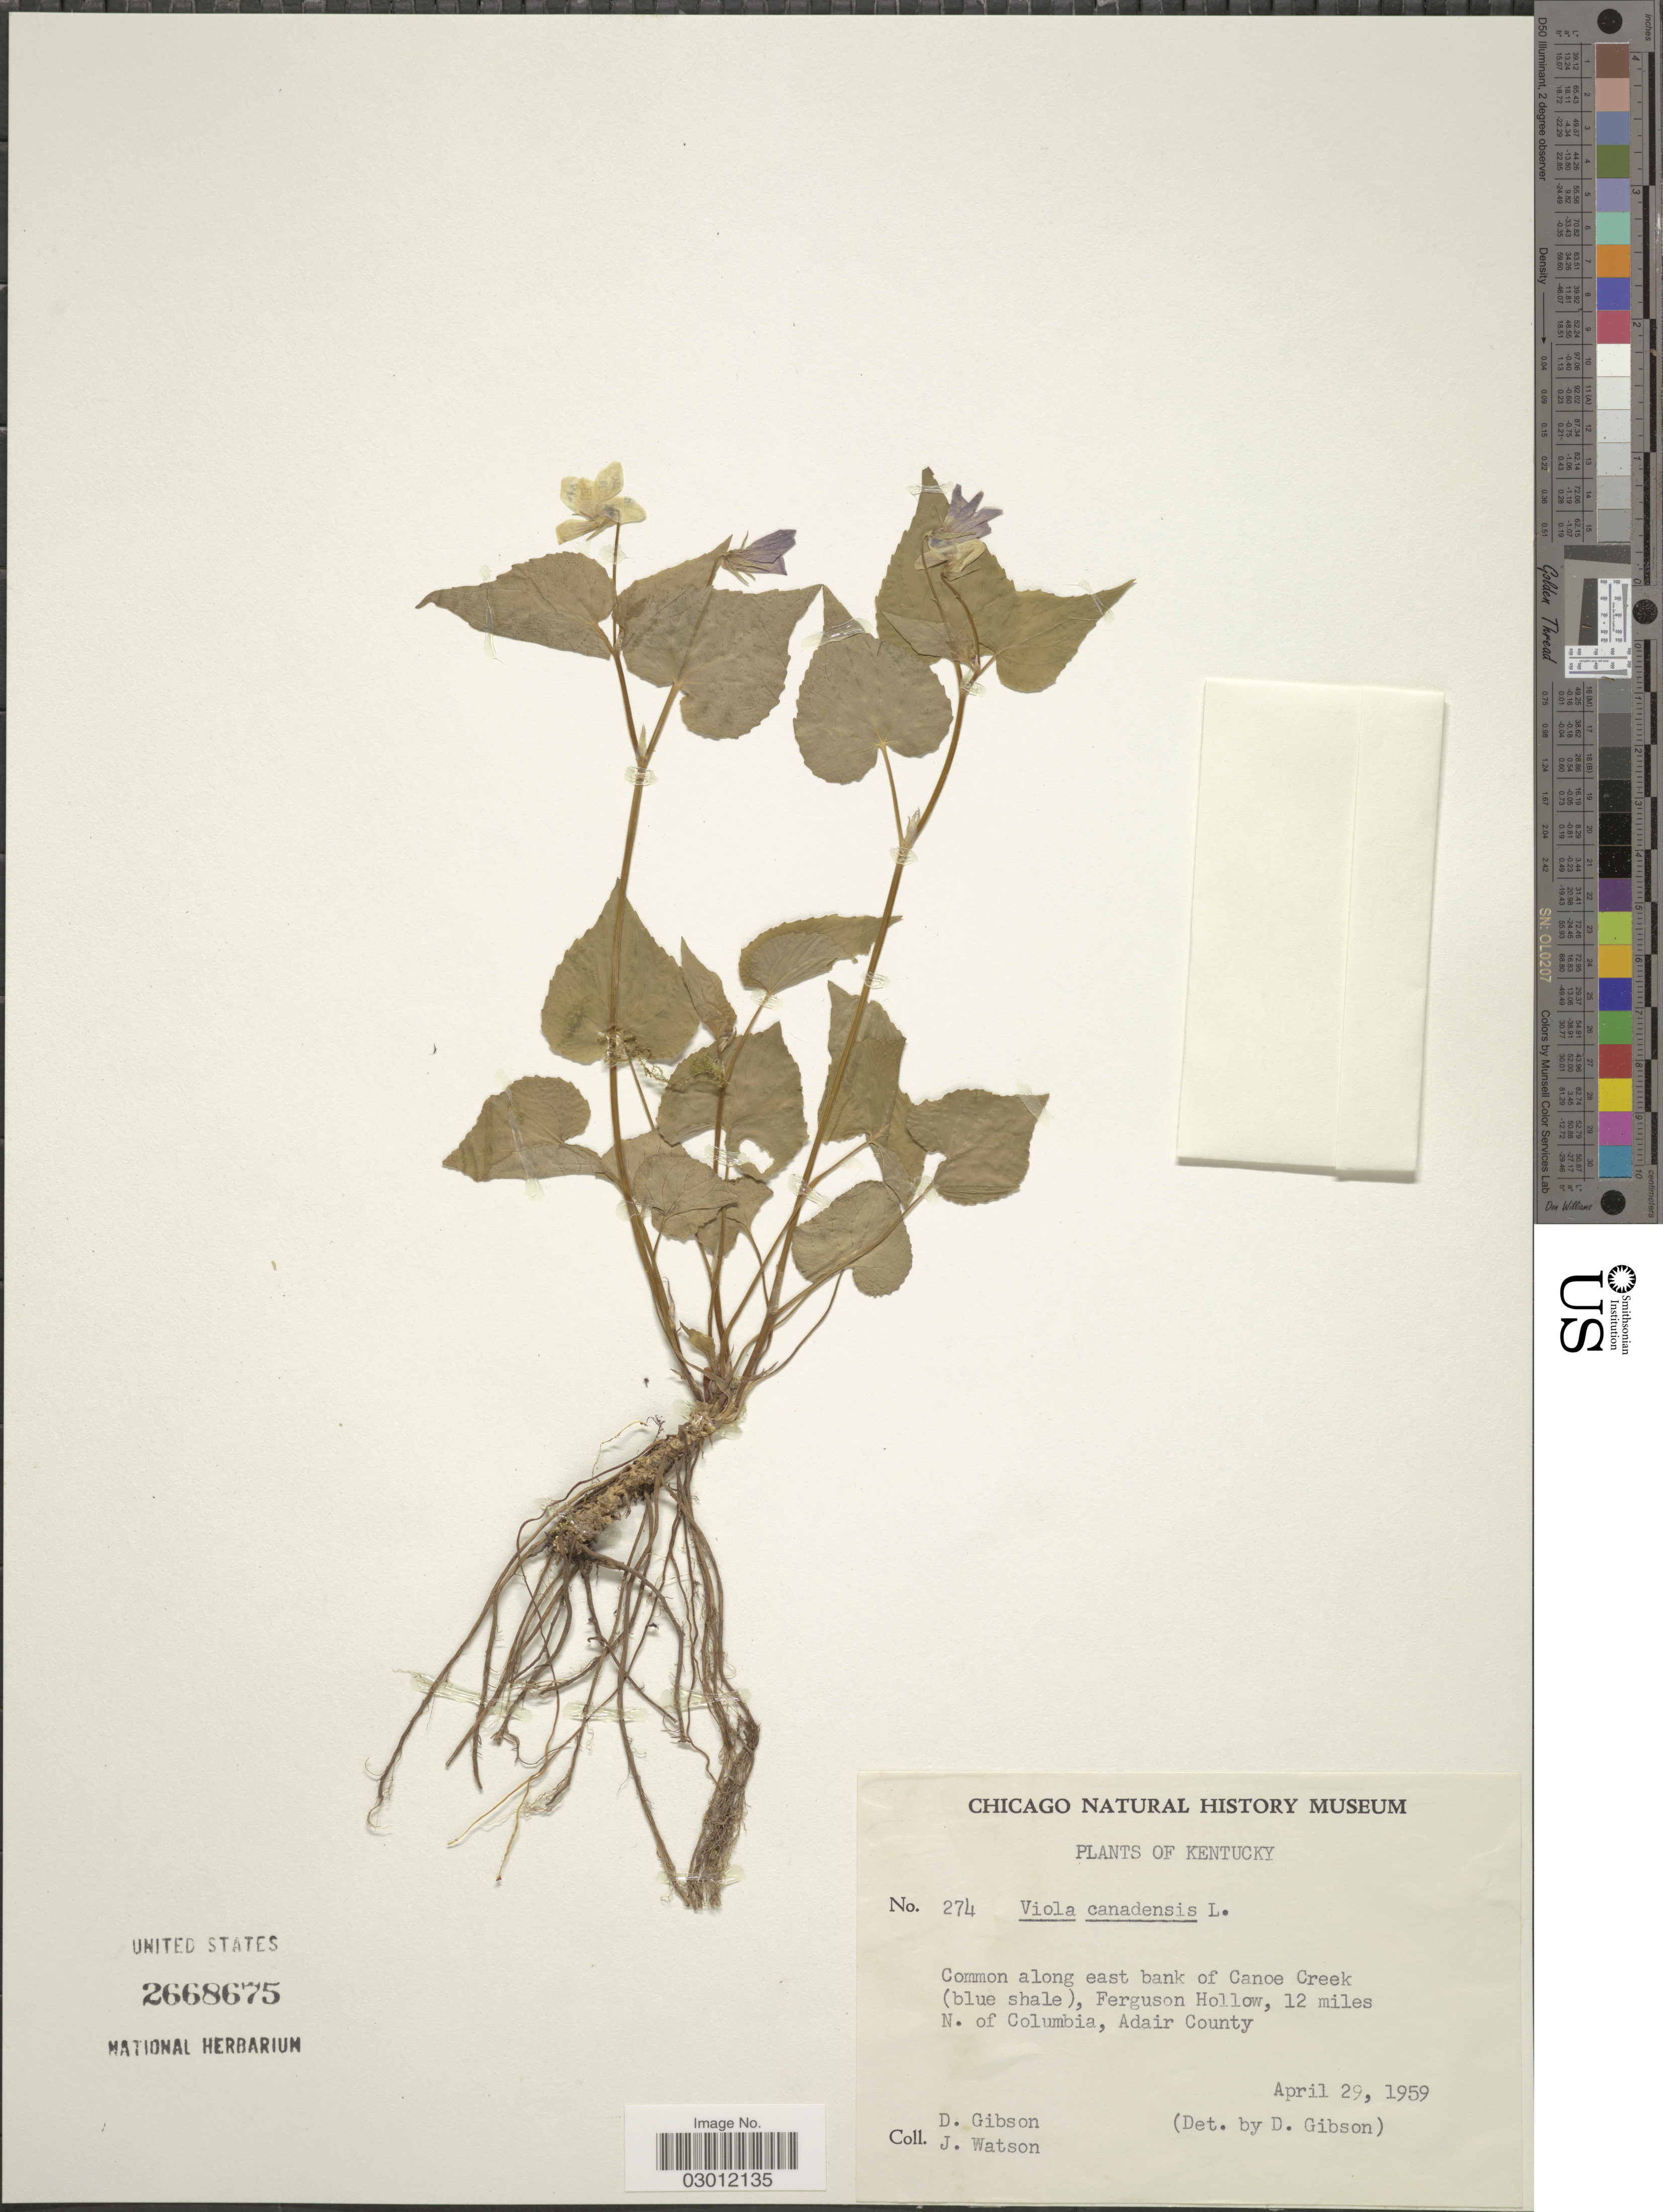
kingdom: Plantae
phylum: Tracheophyta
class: Magnoliopsida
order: Malpighiales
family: Violaceae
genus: Viola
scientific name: Viola canadensis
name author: L.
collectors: D. Gibson & J. Watson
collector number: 274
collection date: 1959-04-29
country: United States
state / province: Kentucky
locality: Common along east bank of Canoe Creek (blue shale), Ferguson Hollow, 12 miles N. of Columbia, Adair County.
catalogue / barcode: US 2668675